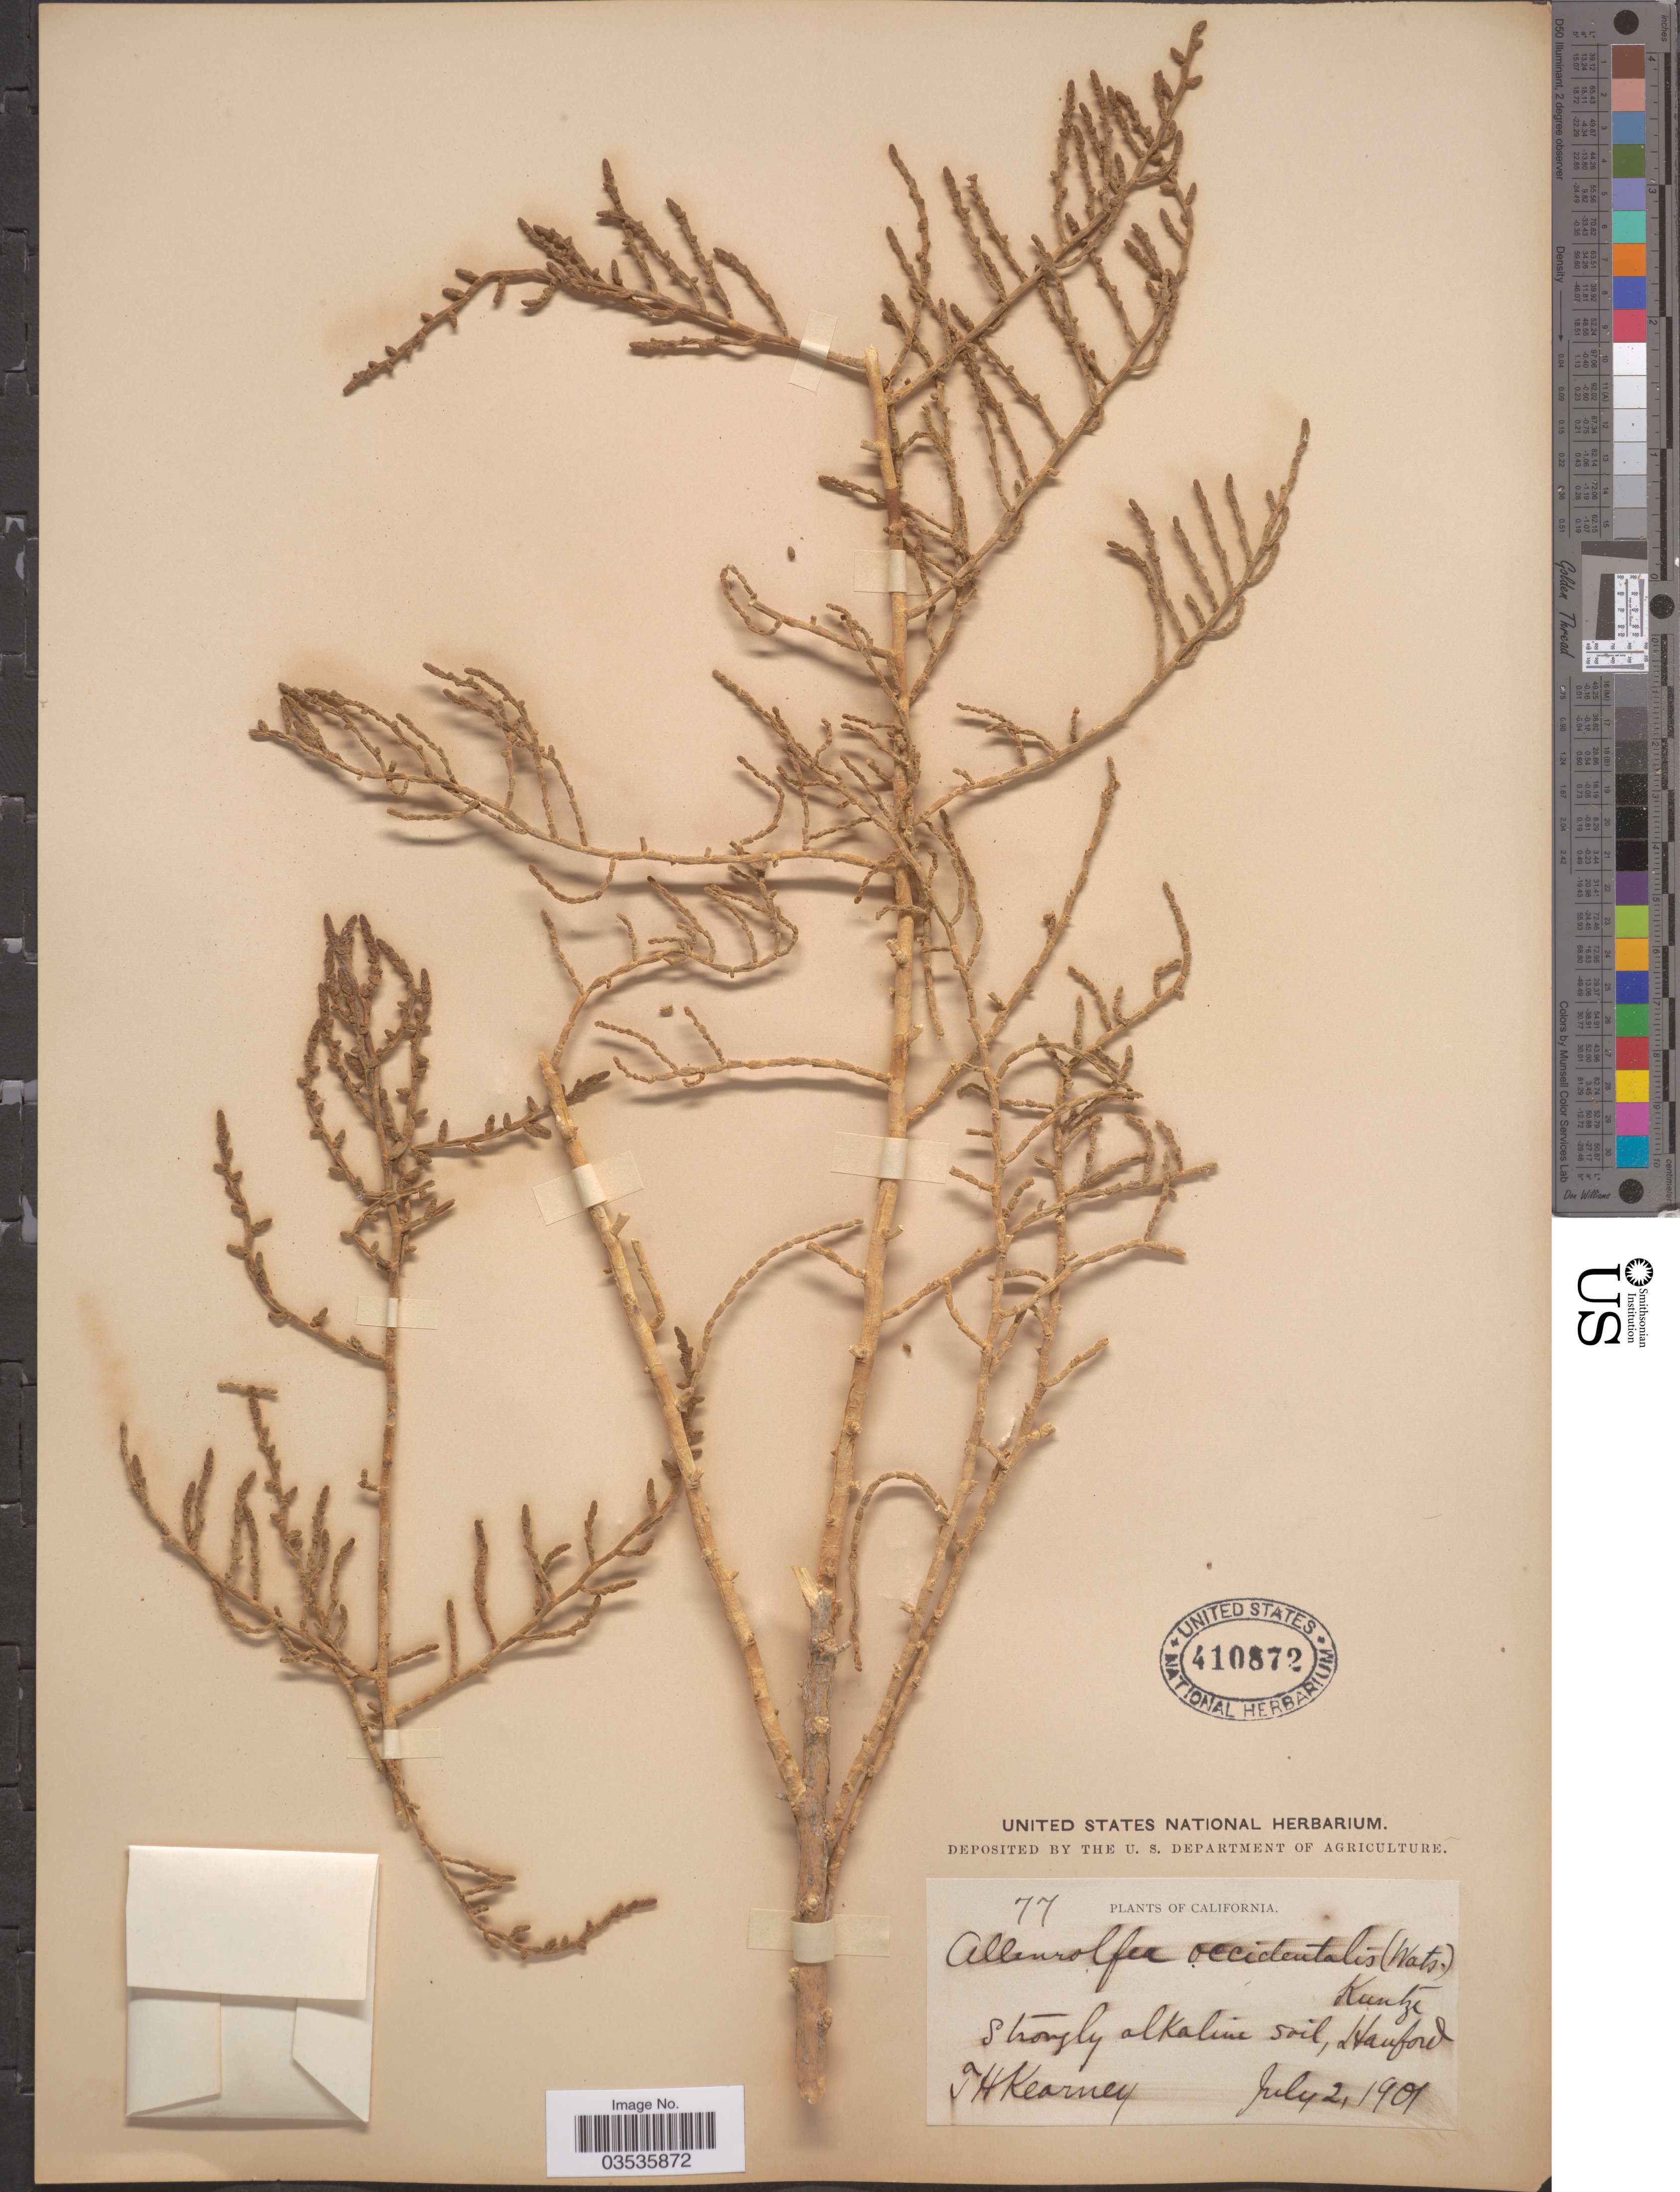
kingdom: Plantae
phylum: Tracheophyta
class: Magnoliopsida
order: Caryophyllales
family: Amaranthaceae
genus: Allenrolfea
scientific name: Allenrolfea occidentalis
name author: (S. Watson) Kuntze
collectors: T. H. Kearney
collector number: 77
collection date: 1901-07-02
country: United States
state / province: California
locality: Hanford.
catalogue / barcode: US 410872